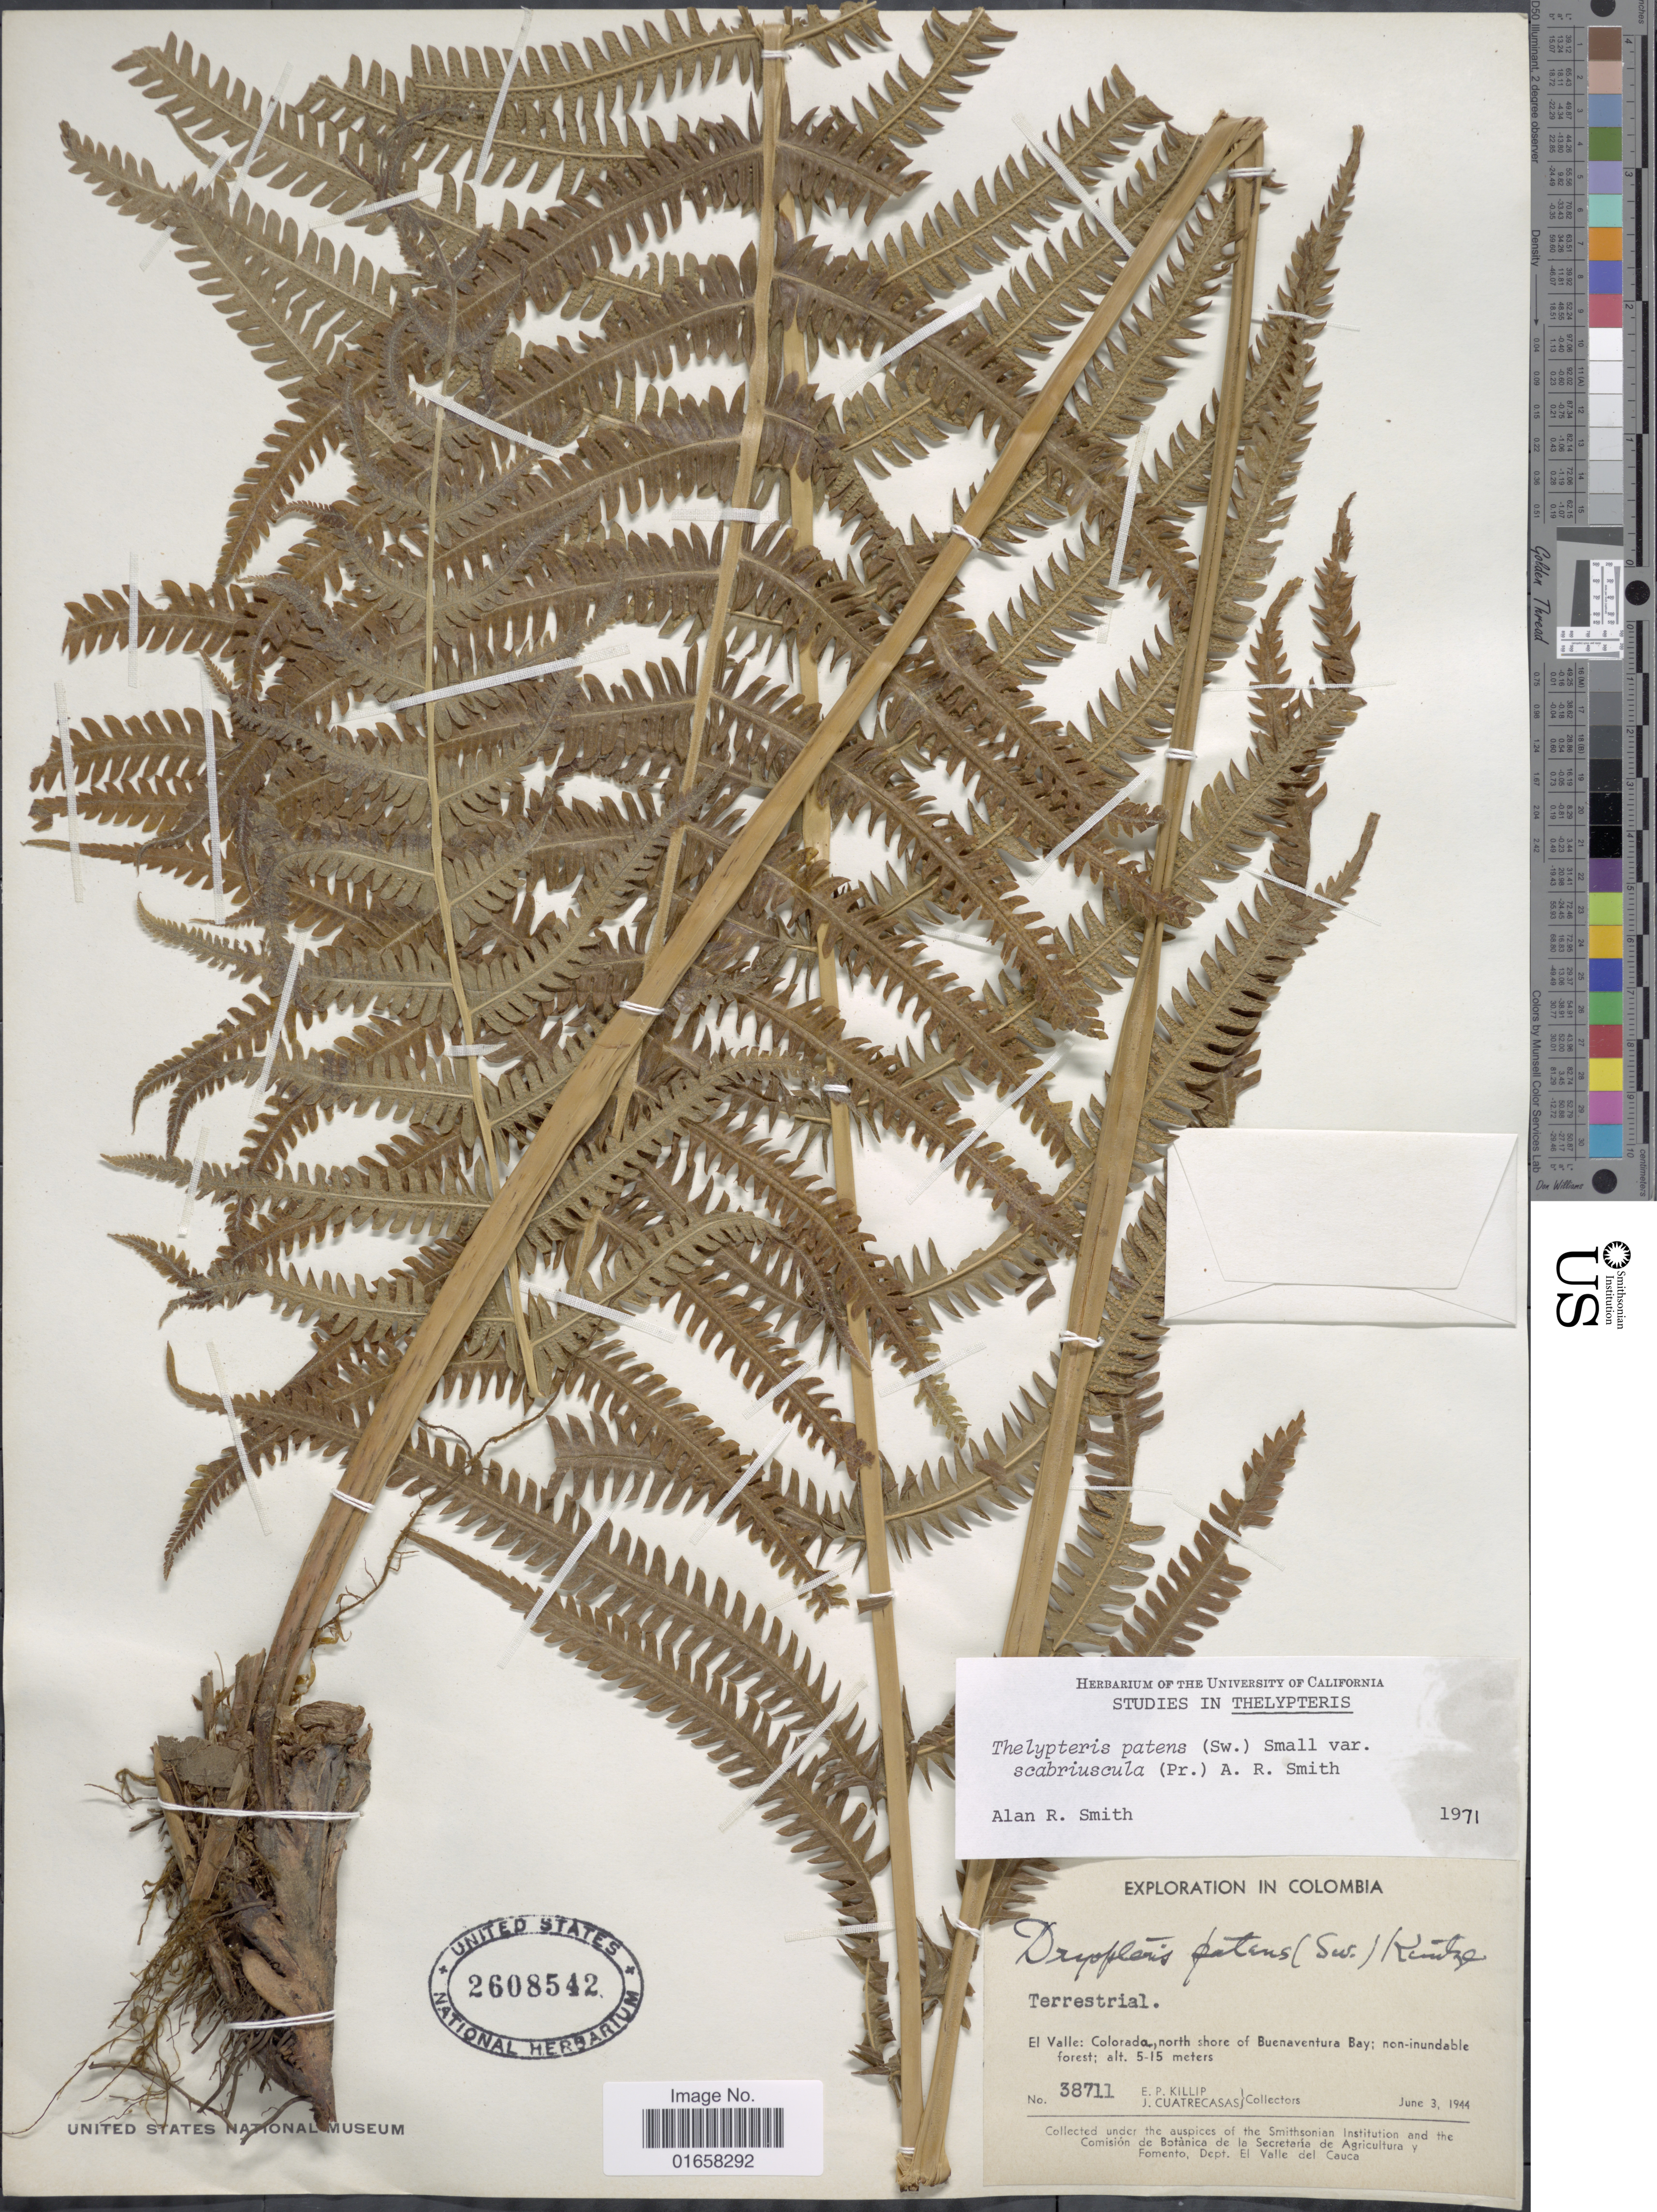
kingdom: Plantae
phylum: Tracheophyta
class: Polypodiopsida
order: Polypodiales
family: Thelypteridaceae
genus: Christella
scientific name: Christella patens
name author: (Sw.) Holttum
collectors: E. P. Killip & J. Cuatrecasas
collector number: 38711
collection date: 1944-06-03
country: Colombia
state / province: Valle del Cauca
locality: El Valle: Colorado, north shore of Buenaventura Bay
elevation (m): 5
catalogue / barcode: US 2608542